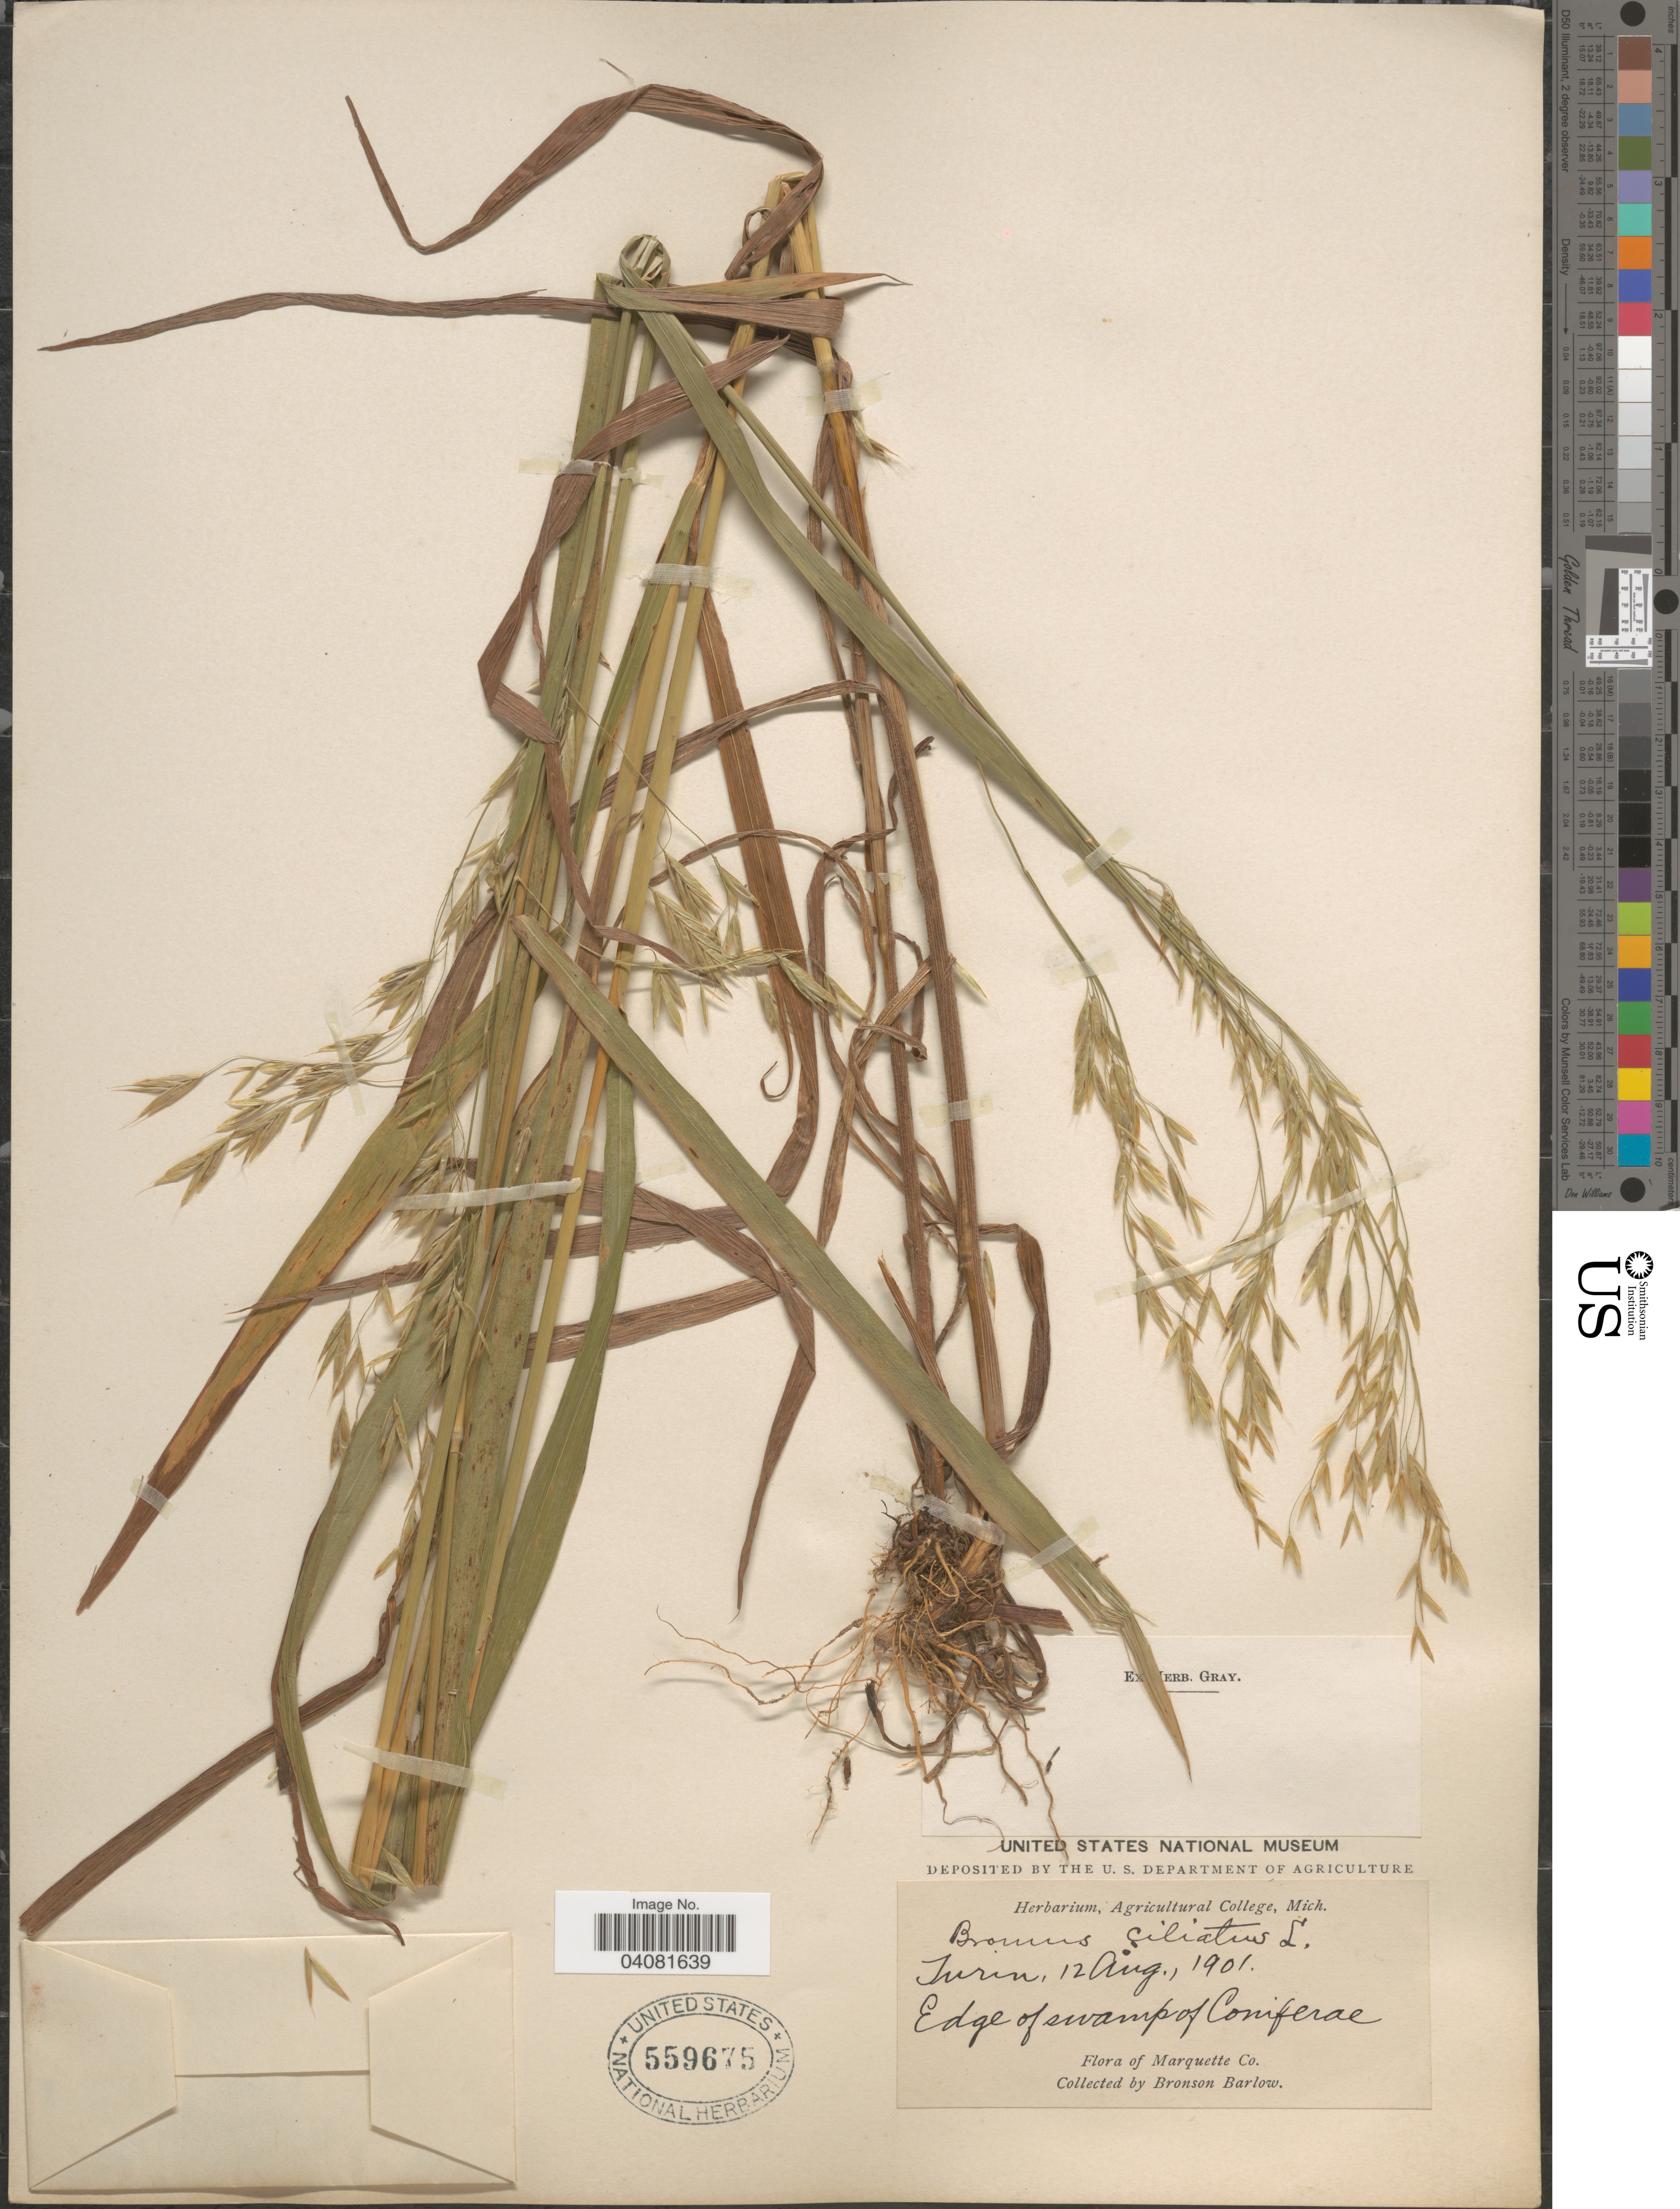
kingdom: Plantae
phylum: Tracheophyta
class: Liliopsida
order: Poales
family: Poaceae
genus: Bromus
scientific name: Bromus ciliatus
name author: L.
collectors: Barlow, B.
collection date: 1901-08-12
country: United States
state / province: Michigan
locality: Turin. Edge of swamp of Coniferae. Marquette Co.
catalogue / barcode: US 559675